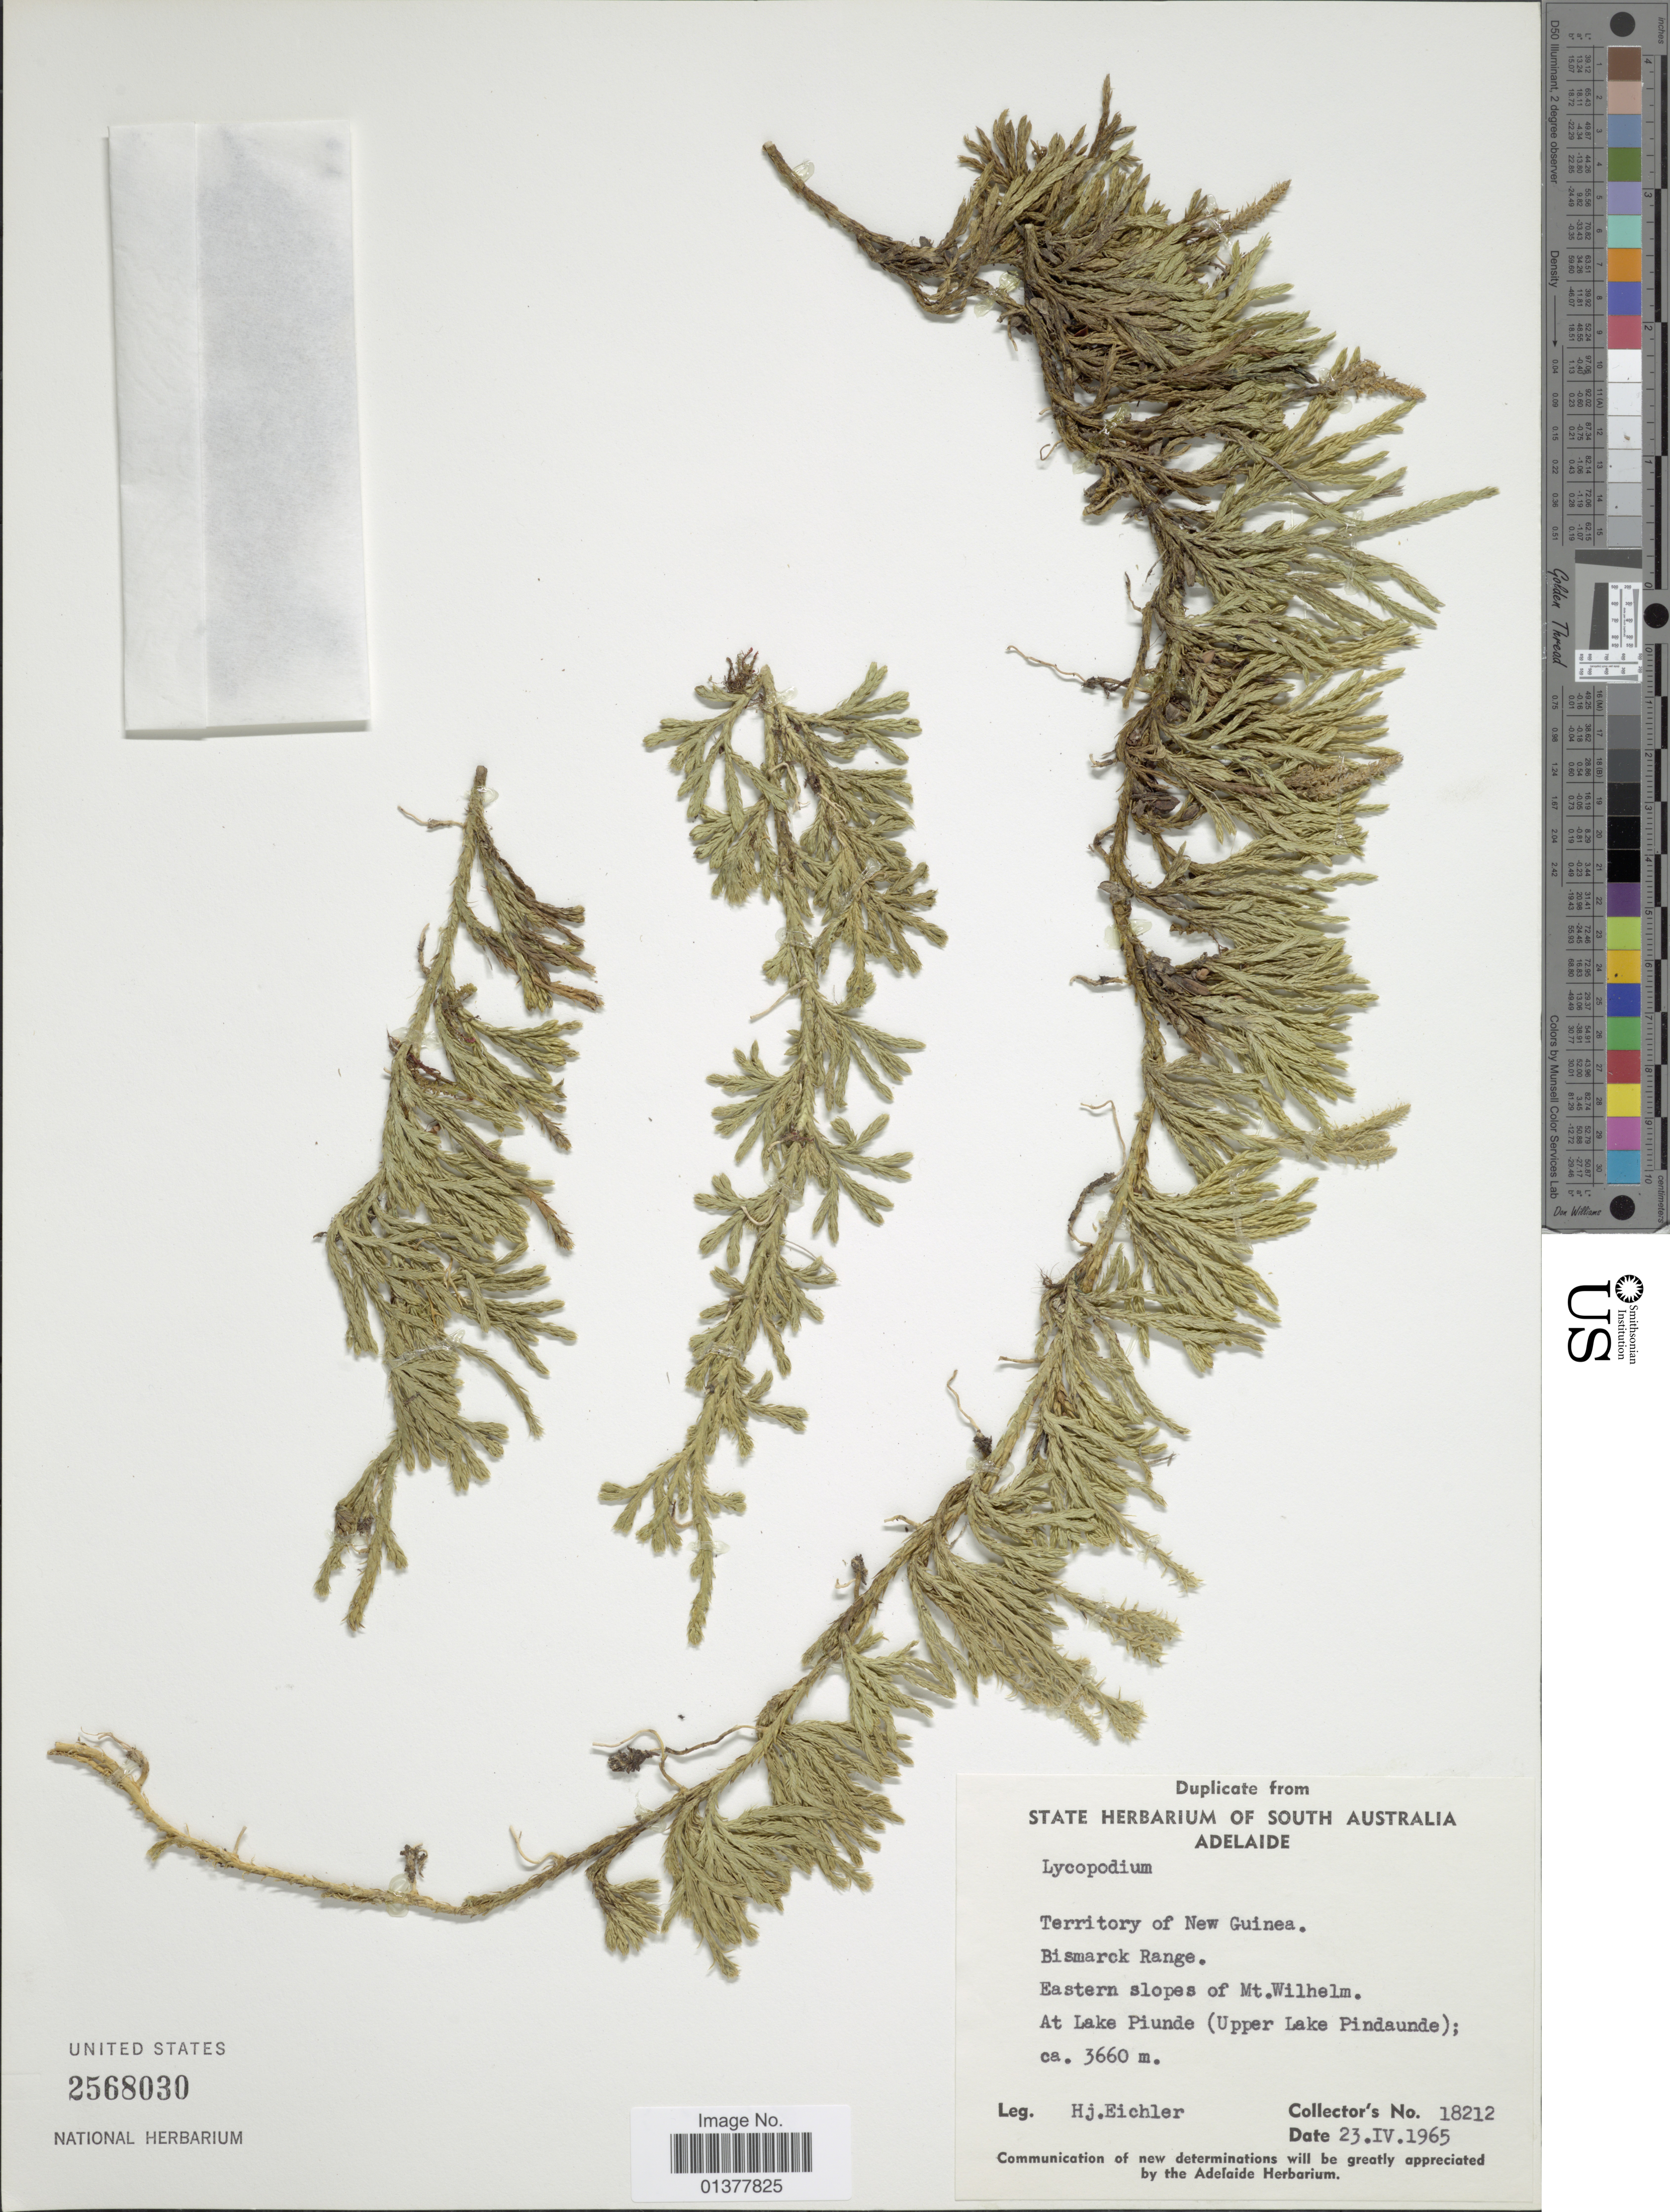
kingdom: Plantae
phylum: Tracheophyta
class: Lycopodiopsida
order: Lycopodiales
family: Lycopodiaceae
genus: Lycopodium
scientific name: Lycopodium sp.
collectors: H. Eichler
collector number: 18212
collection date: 1965-04-23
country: Papua New Guinea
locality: Territory of New Guinea, Bismarck Range, Eastern slopes of Mt. Wilhelm at Lake Piunde(Upper Lake Pindsunde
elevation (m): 3660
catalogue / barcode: US 2568030